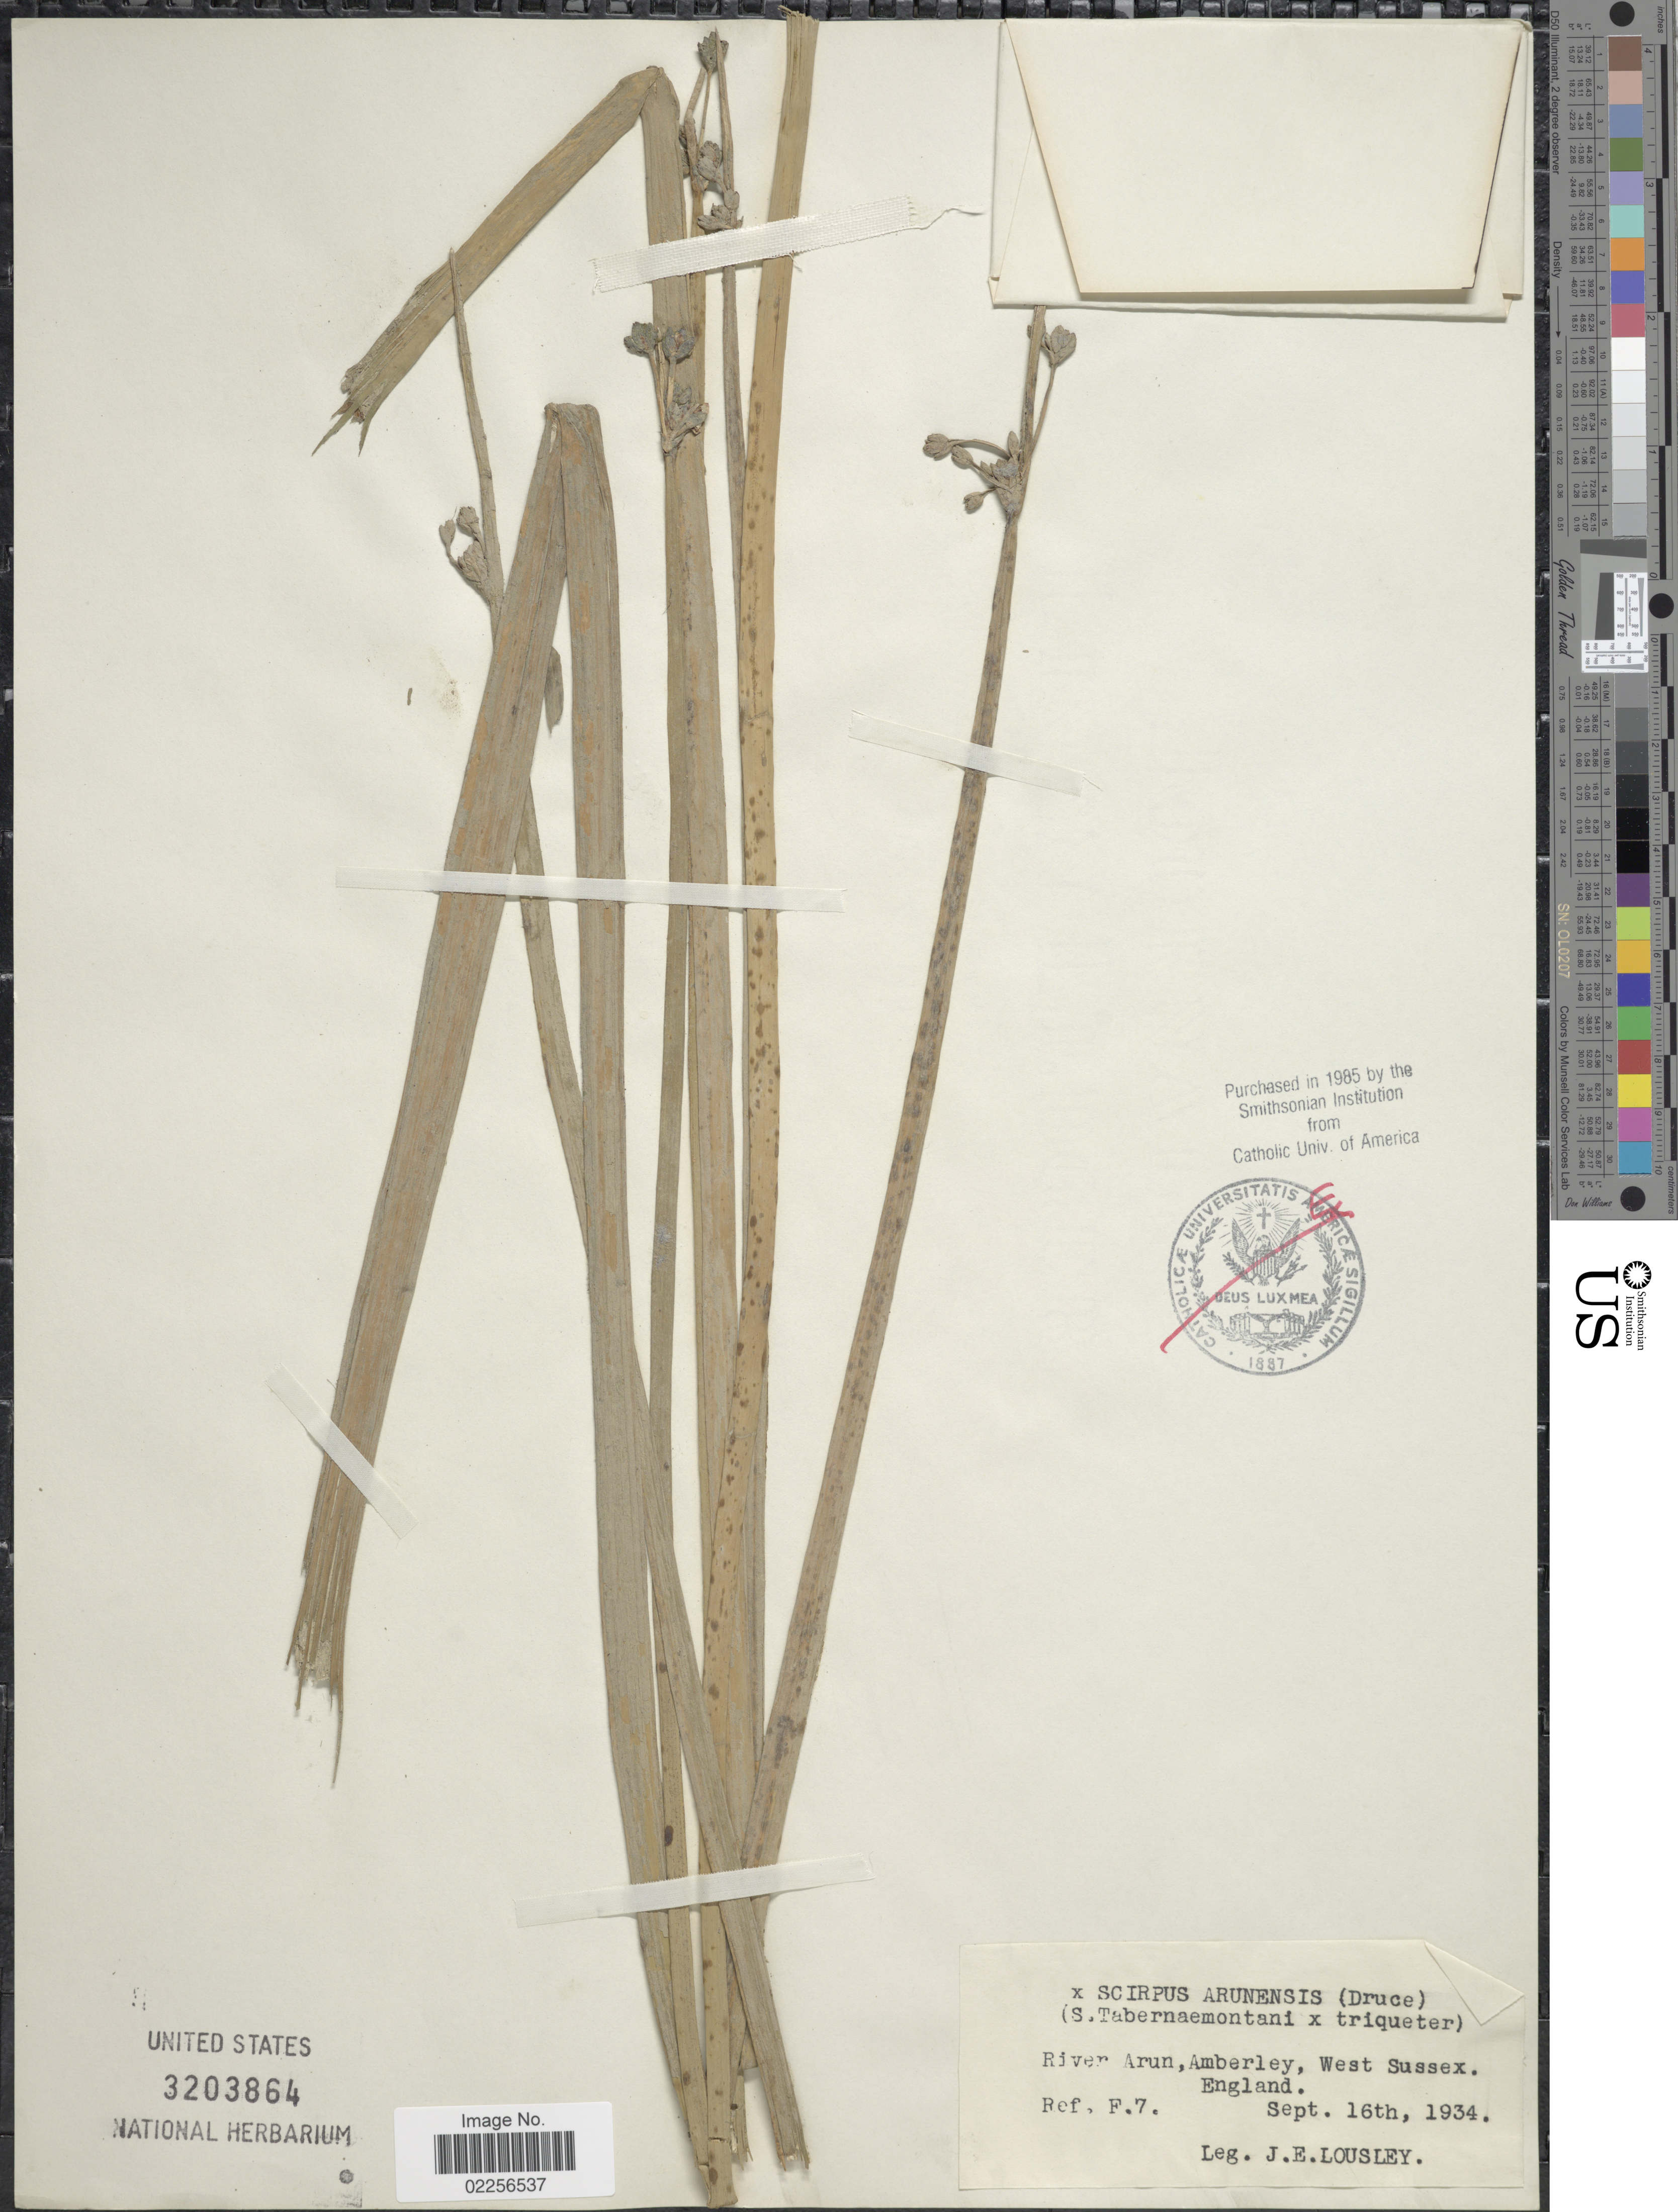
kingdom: Plantae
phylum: Tracheophyta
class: Liliopsida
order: Poales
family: Cyperaceae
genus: Schoenoplectus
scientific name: Schoenoplectus tabernaemontani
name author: (C.C. Gmel.) Palla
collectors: J. Lousley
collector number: F7?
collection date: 1934-09-16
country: United Kingdom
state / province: England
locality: River Arun, Amberley, West Sussex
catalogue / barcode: US 3203864